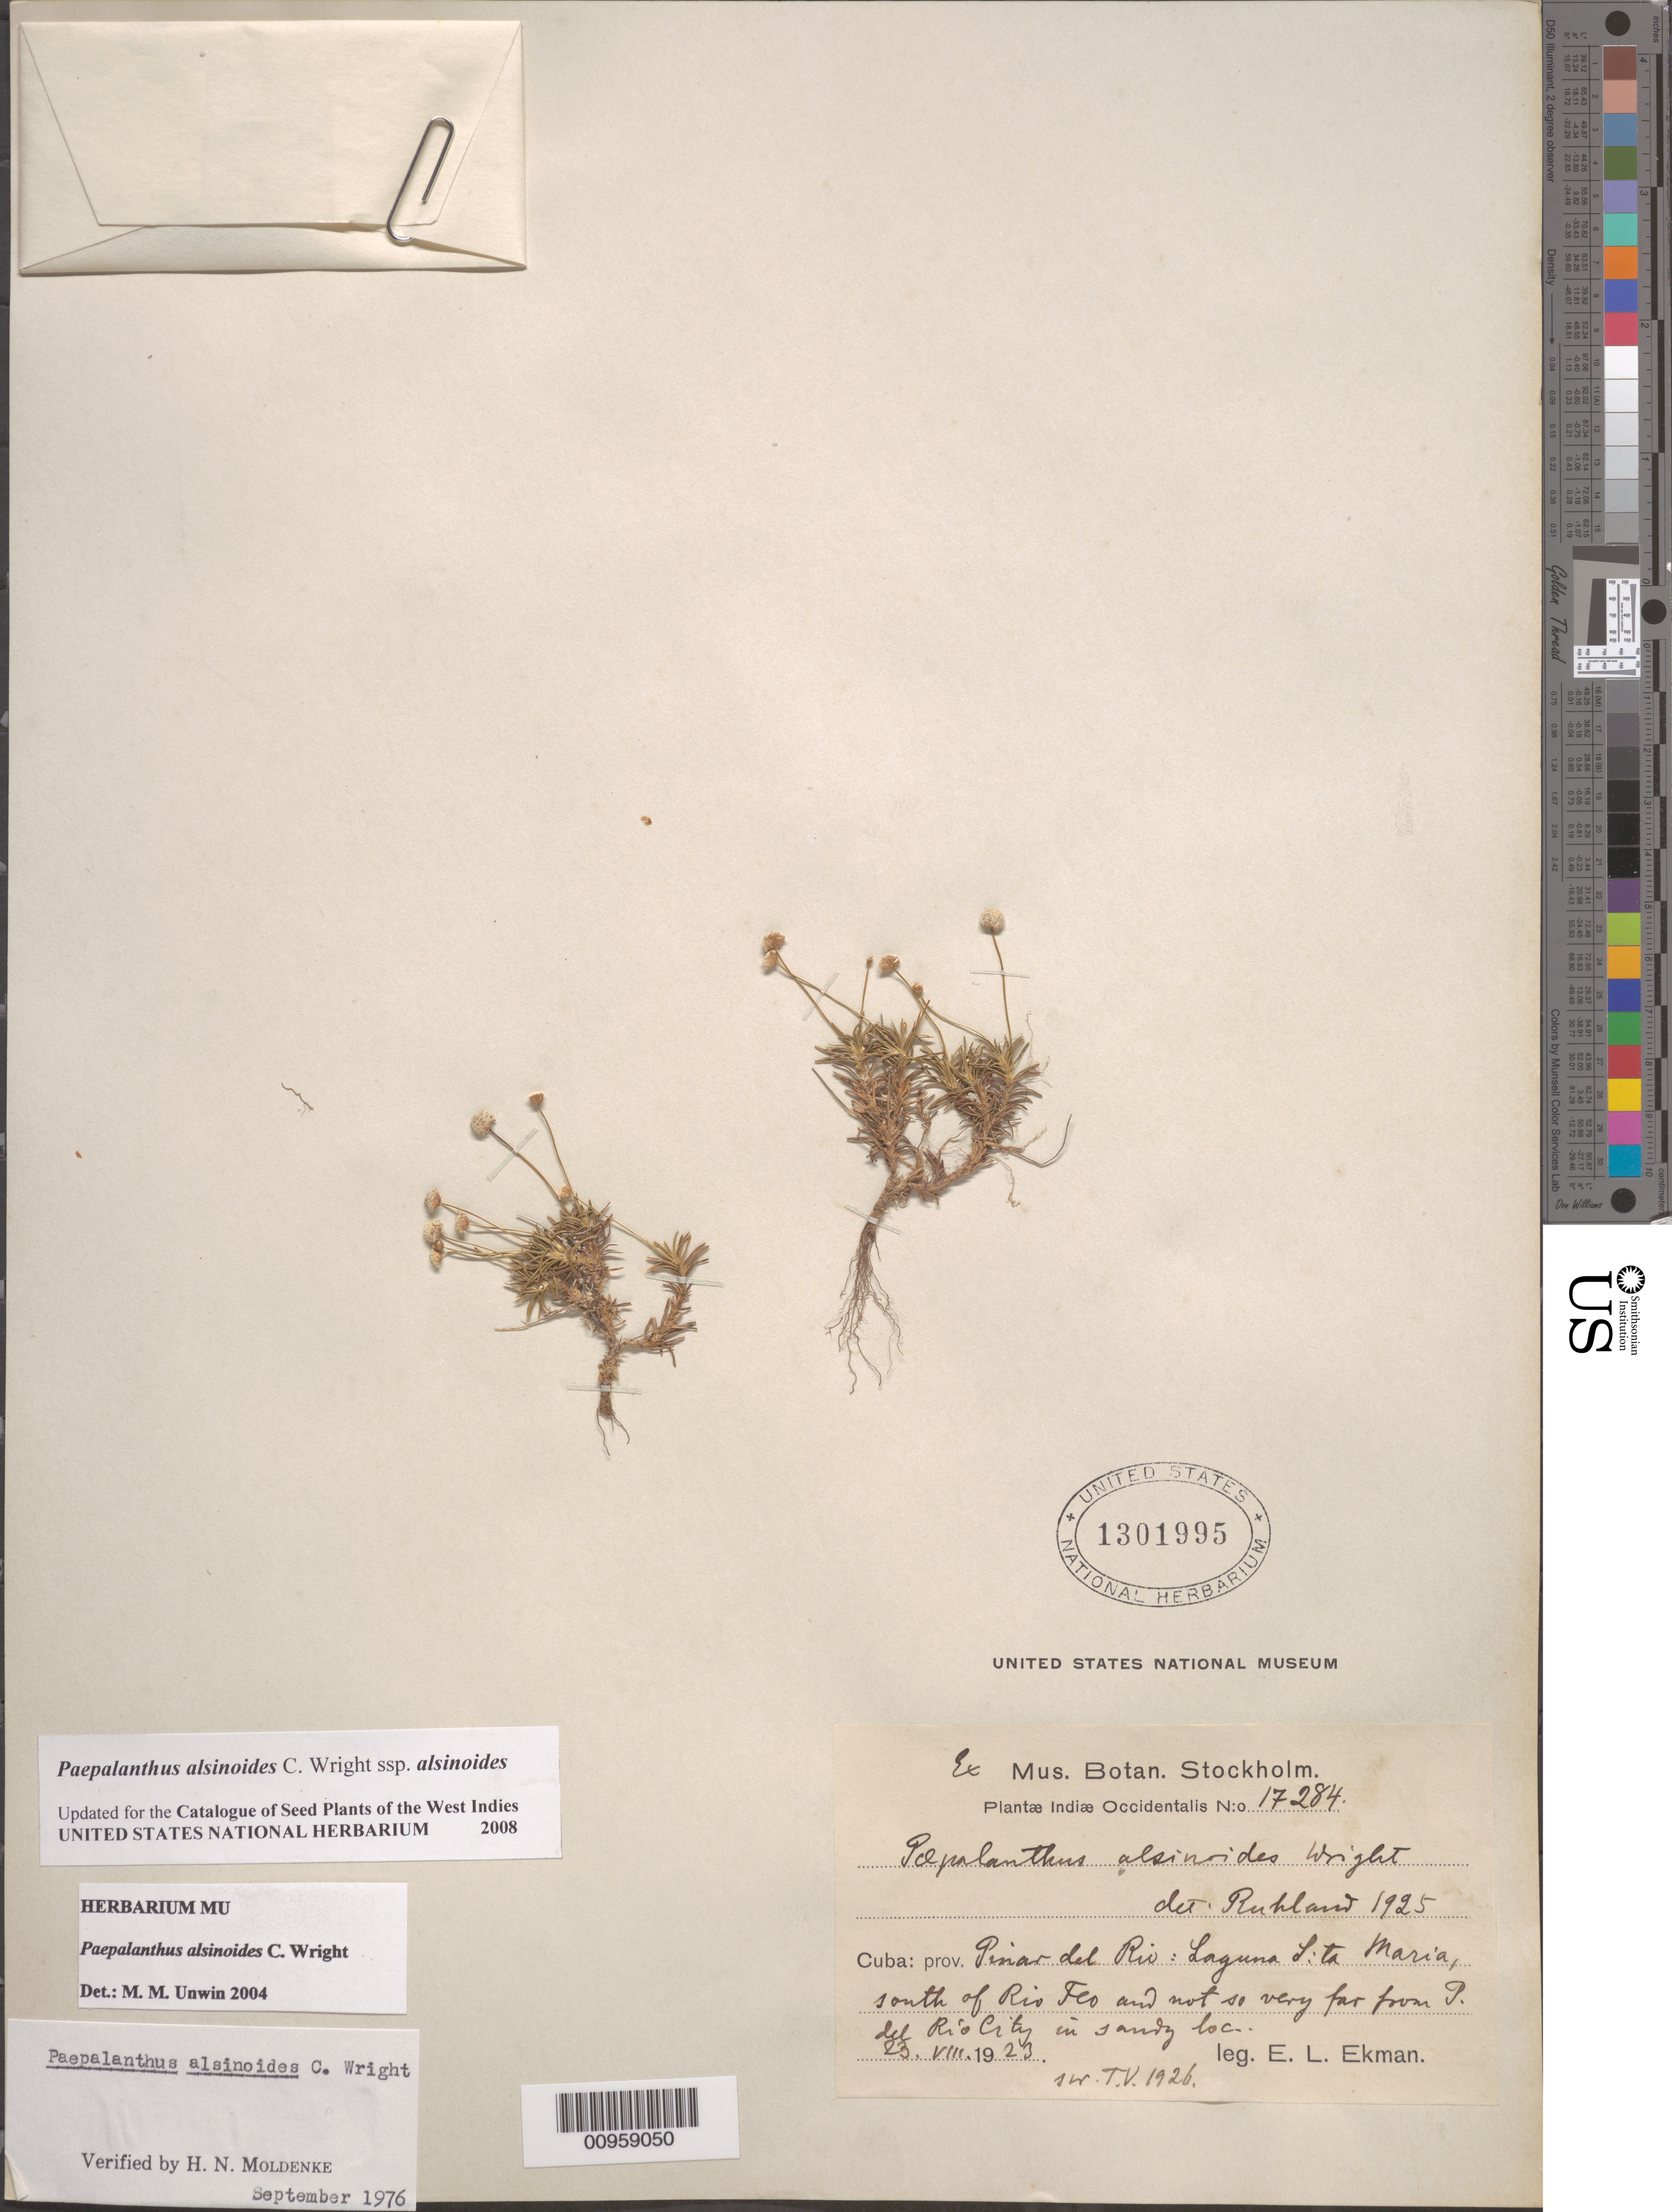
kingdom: Plantae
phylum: Tracheophyta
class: Liliopsida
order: Poales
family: Eriocaulaceae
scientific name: Giuliettia alsinoides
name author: (Wright) Andrino & Sano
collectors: E. L. Ekman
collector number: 17284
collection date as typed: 23 Aug 1923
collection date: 1923-08-23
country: Cuba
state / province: Pinar del Rio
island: Cuba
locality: Laguna Santa Maria, south of Rio Feo and no so veryfar from Pinar del Rio City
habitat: In sandy loc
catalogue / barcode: US 1301995